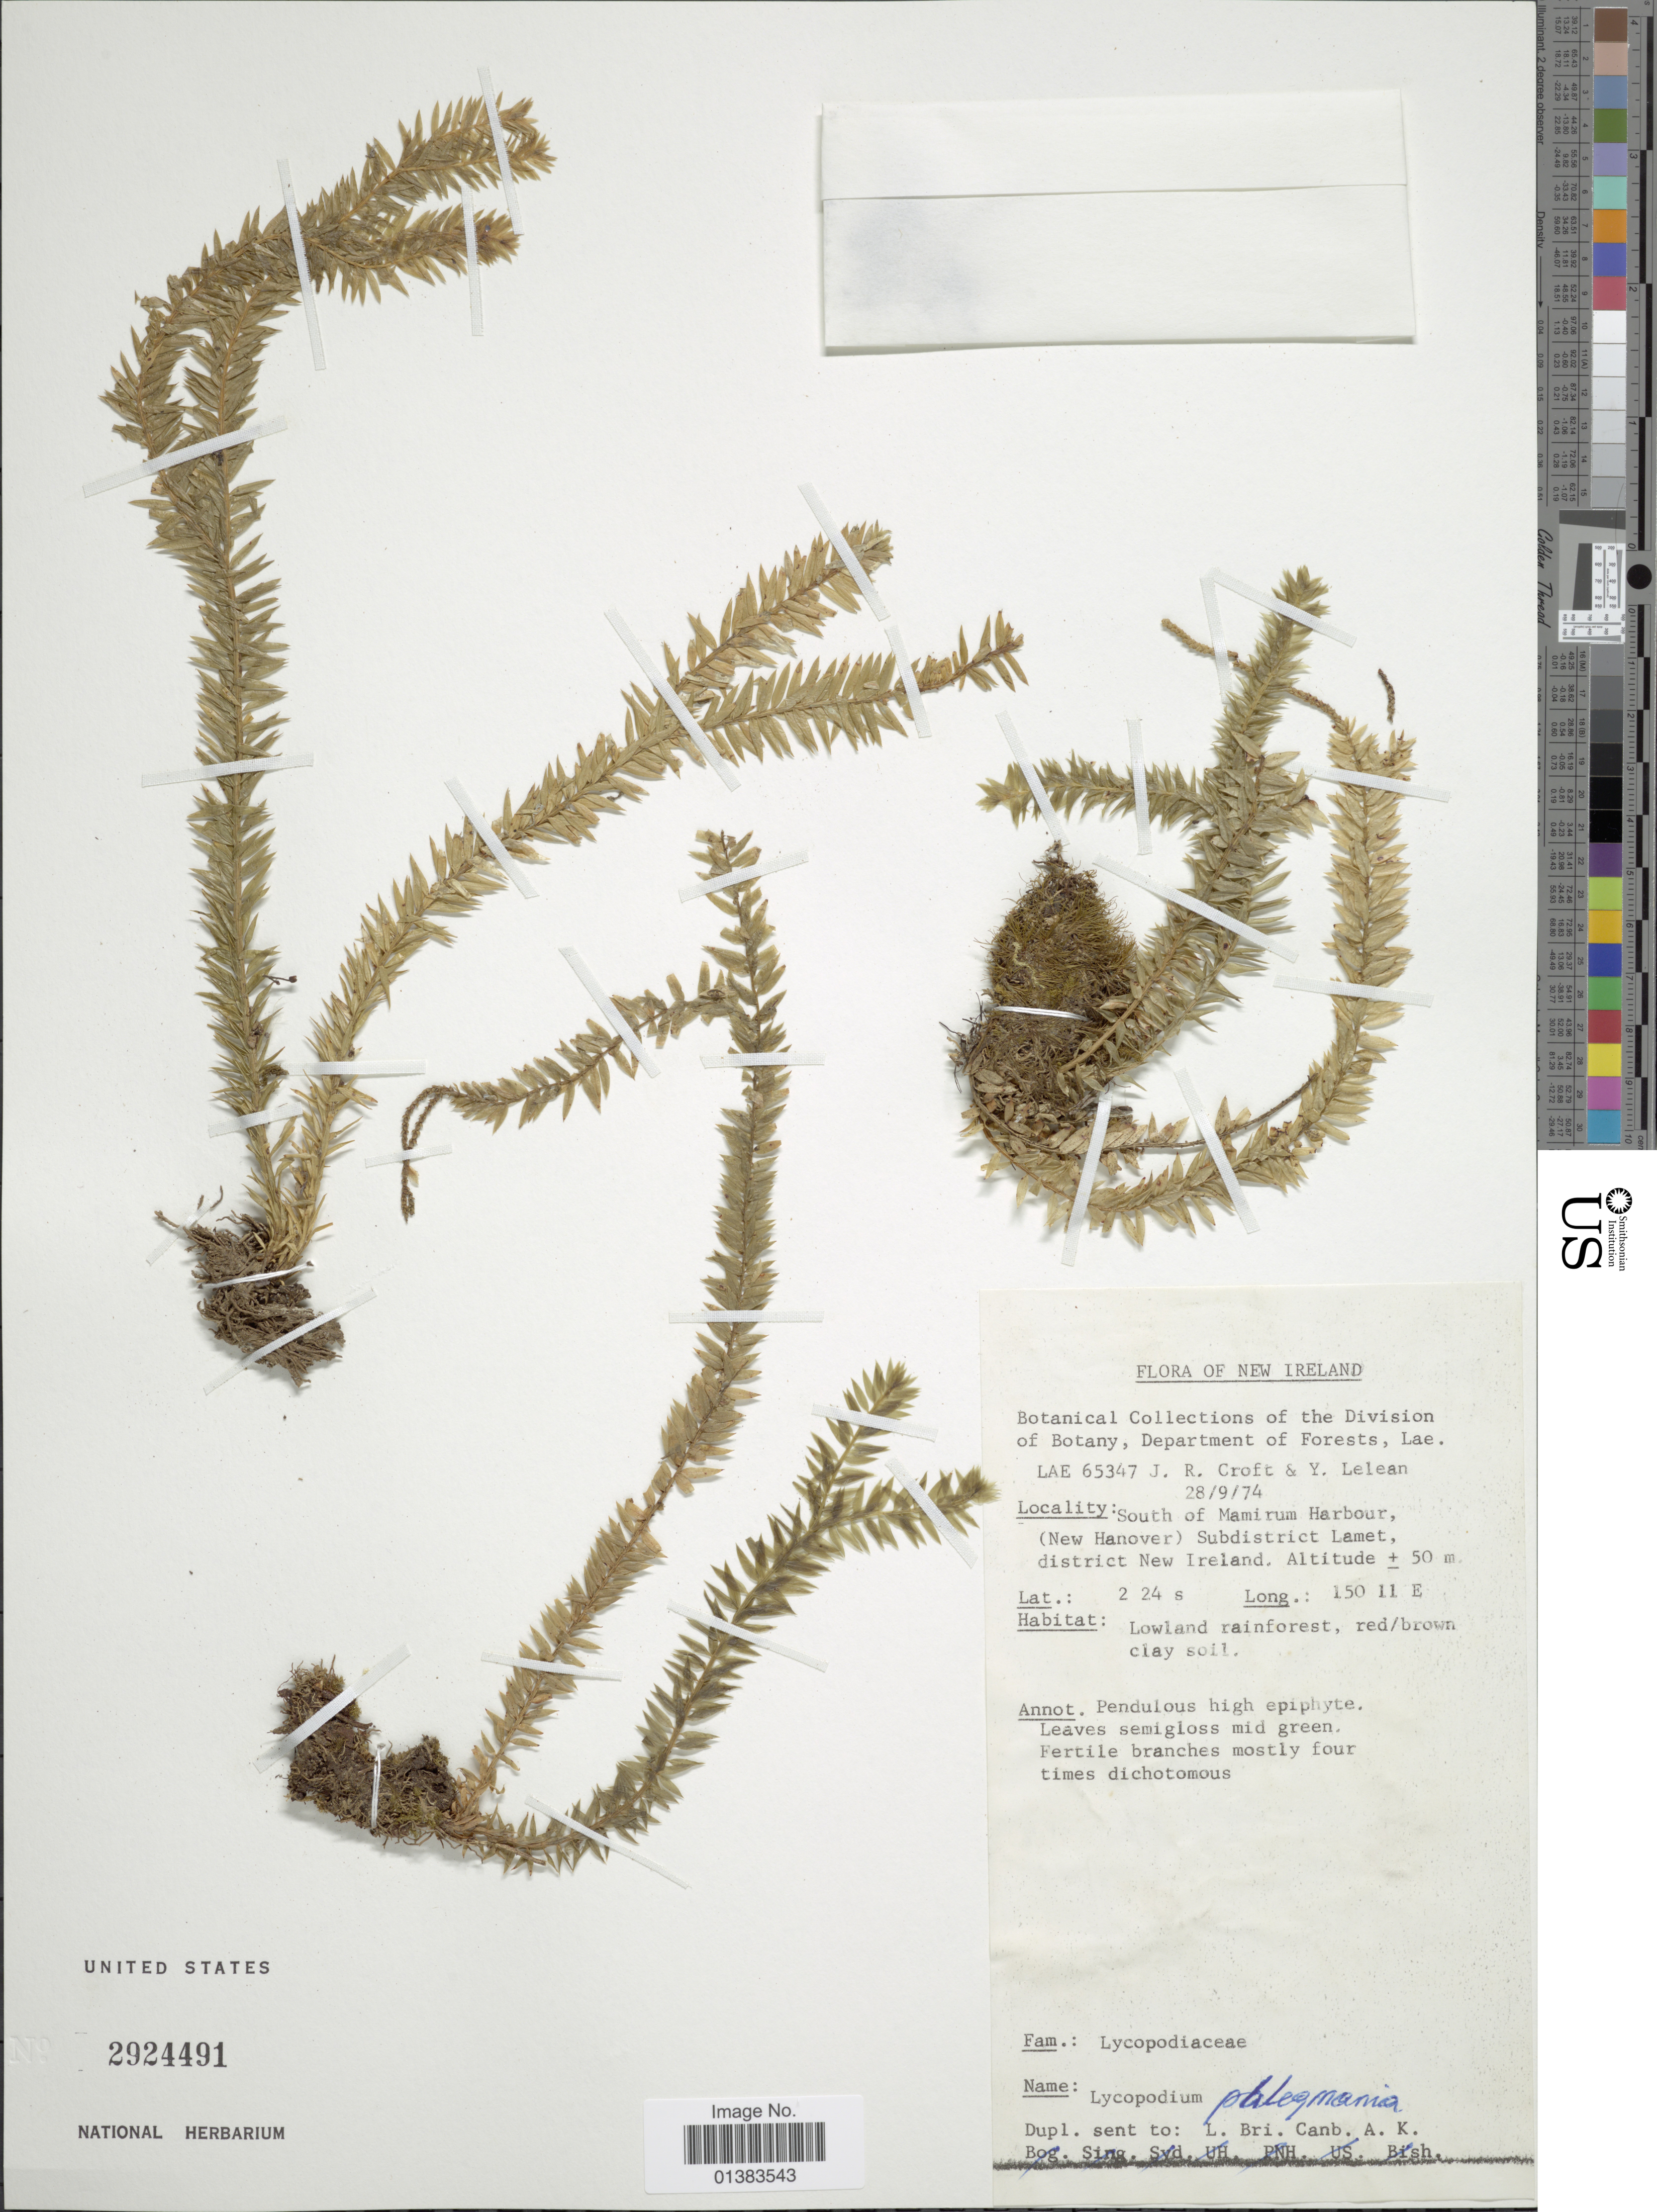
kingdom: Plantae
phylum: Tracheophyta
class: Lycopodiopsida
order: Lycopodiales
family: Lycopodiaceae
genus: Phlegmariurus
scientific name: Phlegmariurus ledermannii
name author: (Herter) A. R. Field & Bostock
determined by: Field, A. R.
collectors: J. R. Croft & Y. Lelean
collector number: LAE 65347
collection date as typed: Transcribed d/m/y: 28/9/74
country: Papua New Guinea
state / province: New Ireland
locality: South of Mamirum Harbour, (New Hanover), Subdistrict Lamet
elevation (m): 50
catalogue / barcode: US 2924491